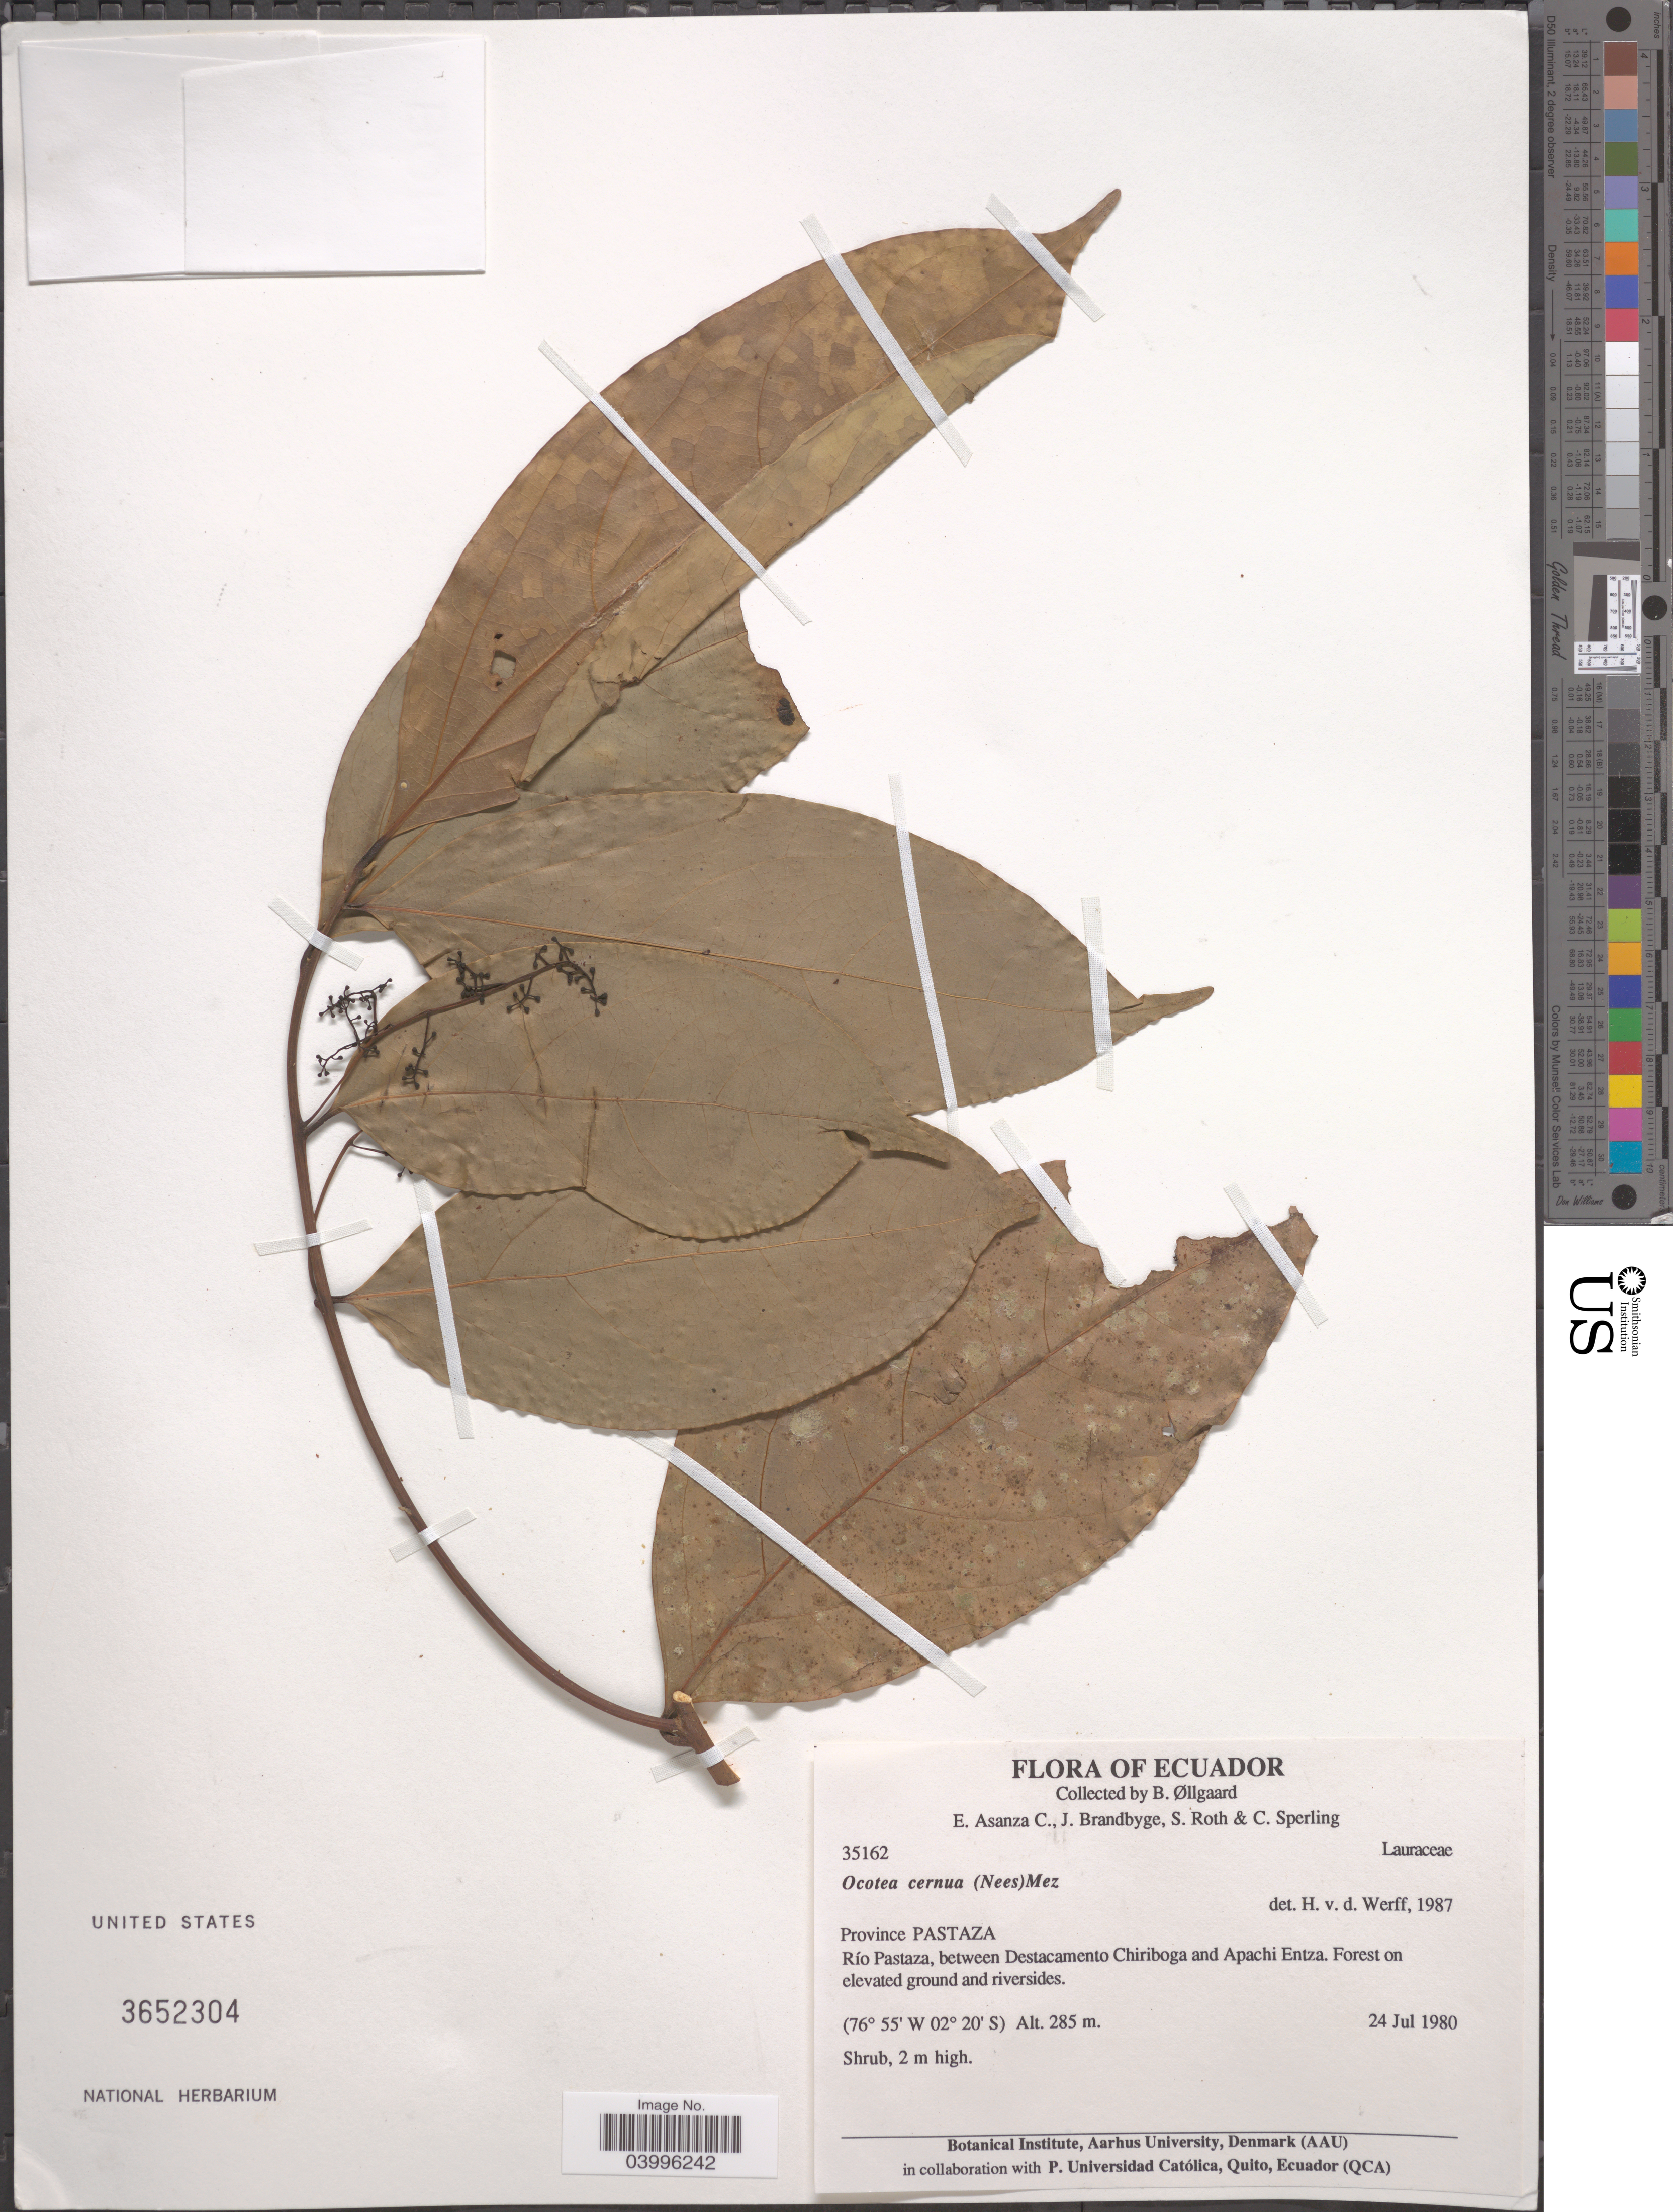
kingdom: Plantae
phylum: Tracheophyta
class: Magnoliopsida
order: Laurales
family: Lauraceae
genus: Ocotea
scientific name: Ocotea cernua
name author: (Nees) Mez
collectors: B. Øllgaard, E. Asanza C., J. Brandbyge, S. Roth & C. Sperling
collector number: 35162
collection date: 1980-07-24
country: Ecuador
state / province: Pastaza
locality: Río Pastaza, between Destacamento Chiriboga and Apachi Entza.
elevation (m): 285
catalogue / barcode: US 3652304